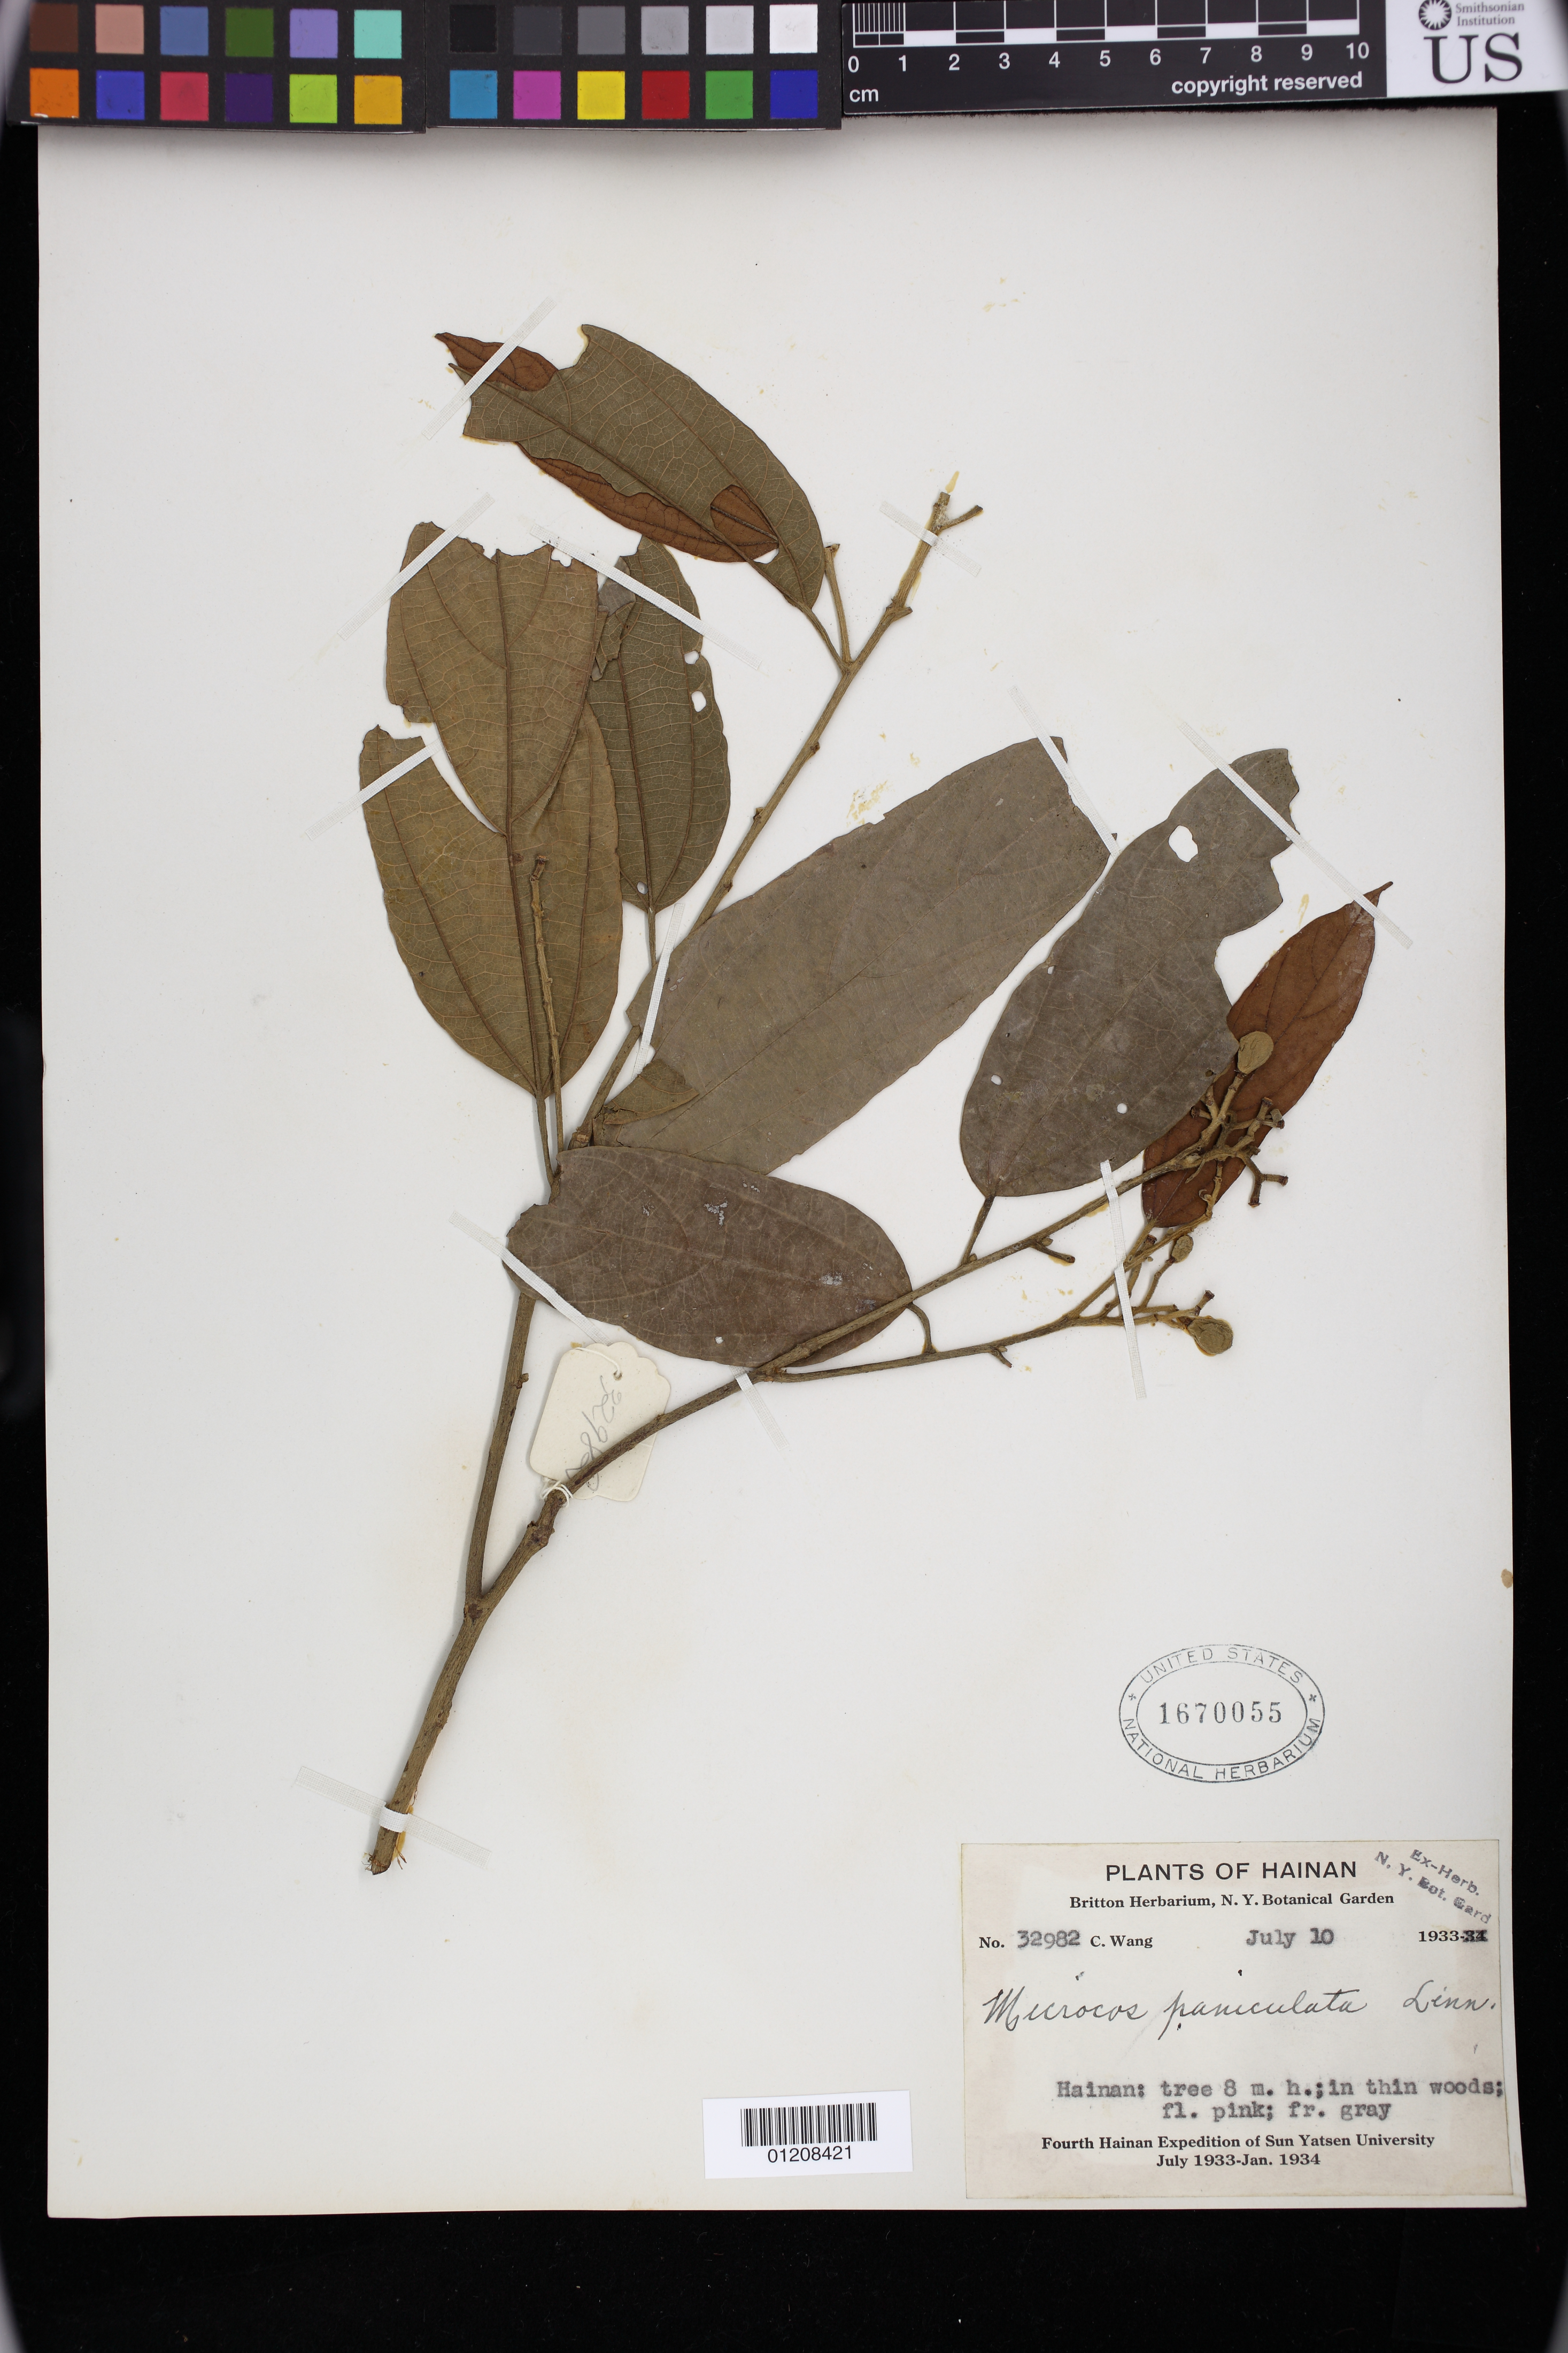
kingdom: Plantae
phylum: Tracheophyta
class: Magnoliopsida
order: Malvales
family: Malvaceae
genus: Microcos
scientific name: Microcos paniculata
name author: L.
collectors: C. Wang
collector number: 32982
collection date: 1933-07-10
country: China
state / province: Hainan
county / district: Hainan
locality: Hainan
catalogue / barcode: US 1670055